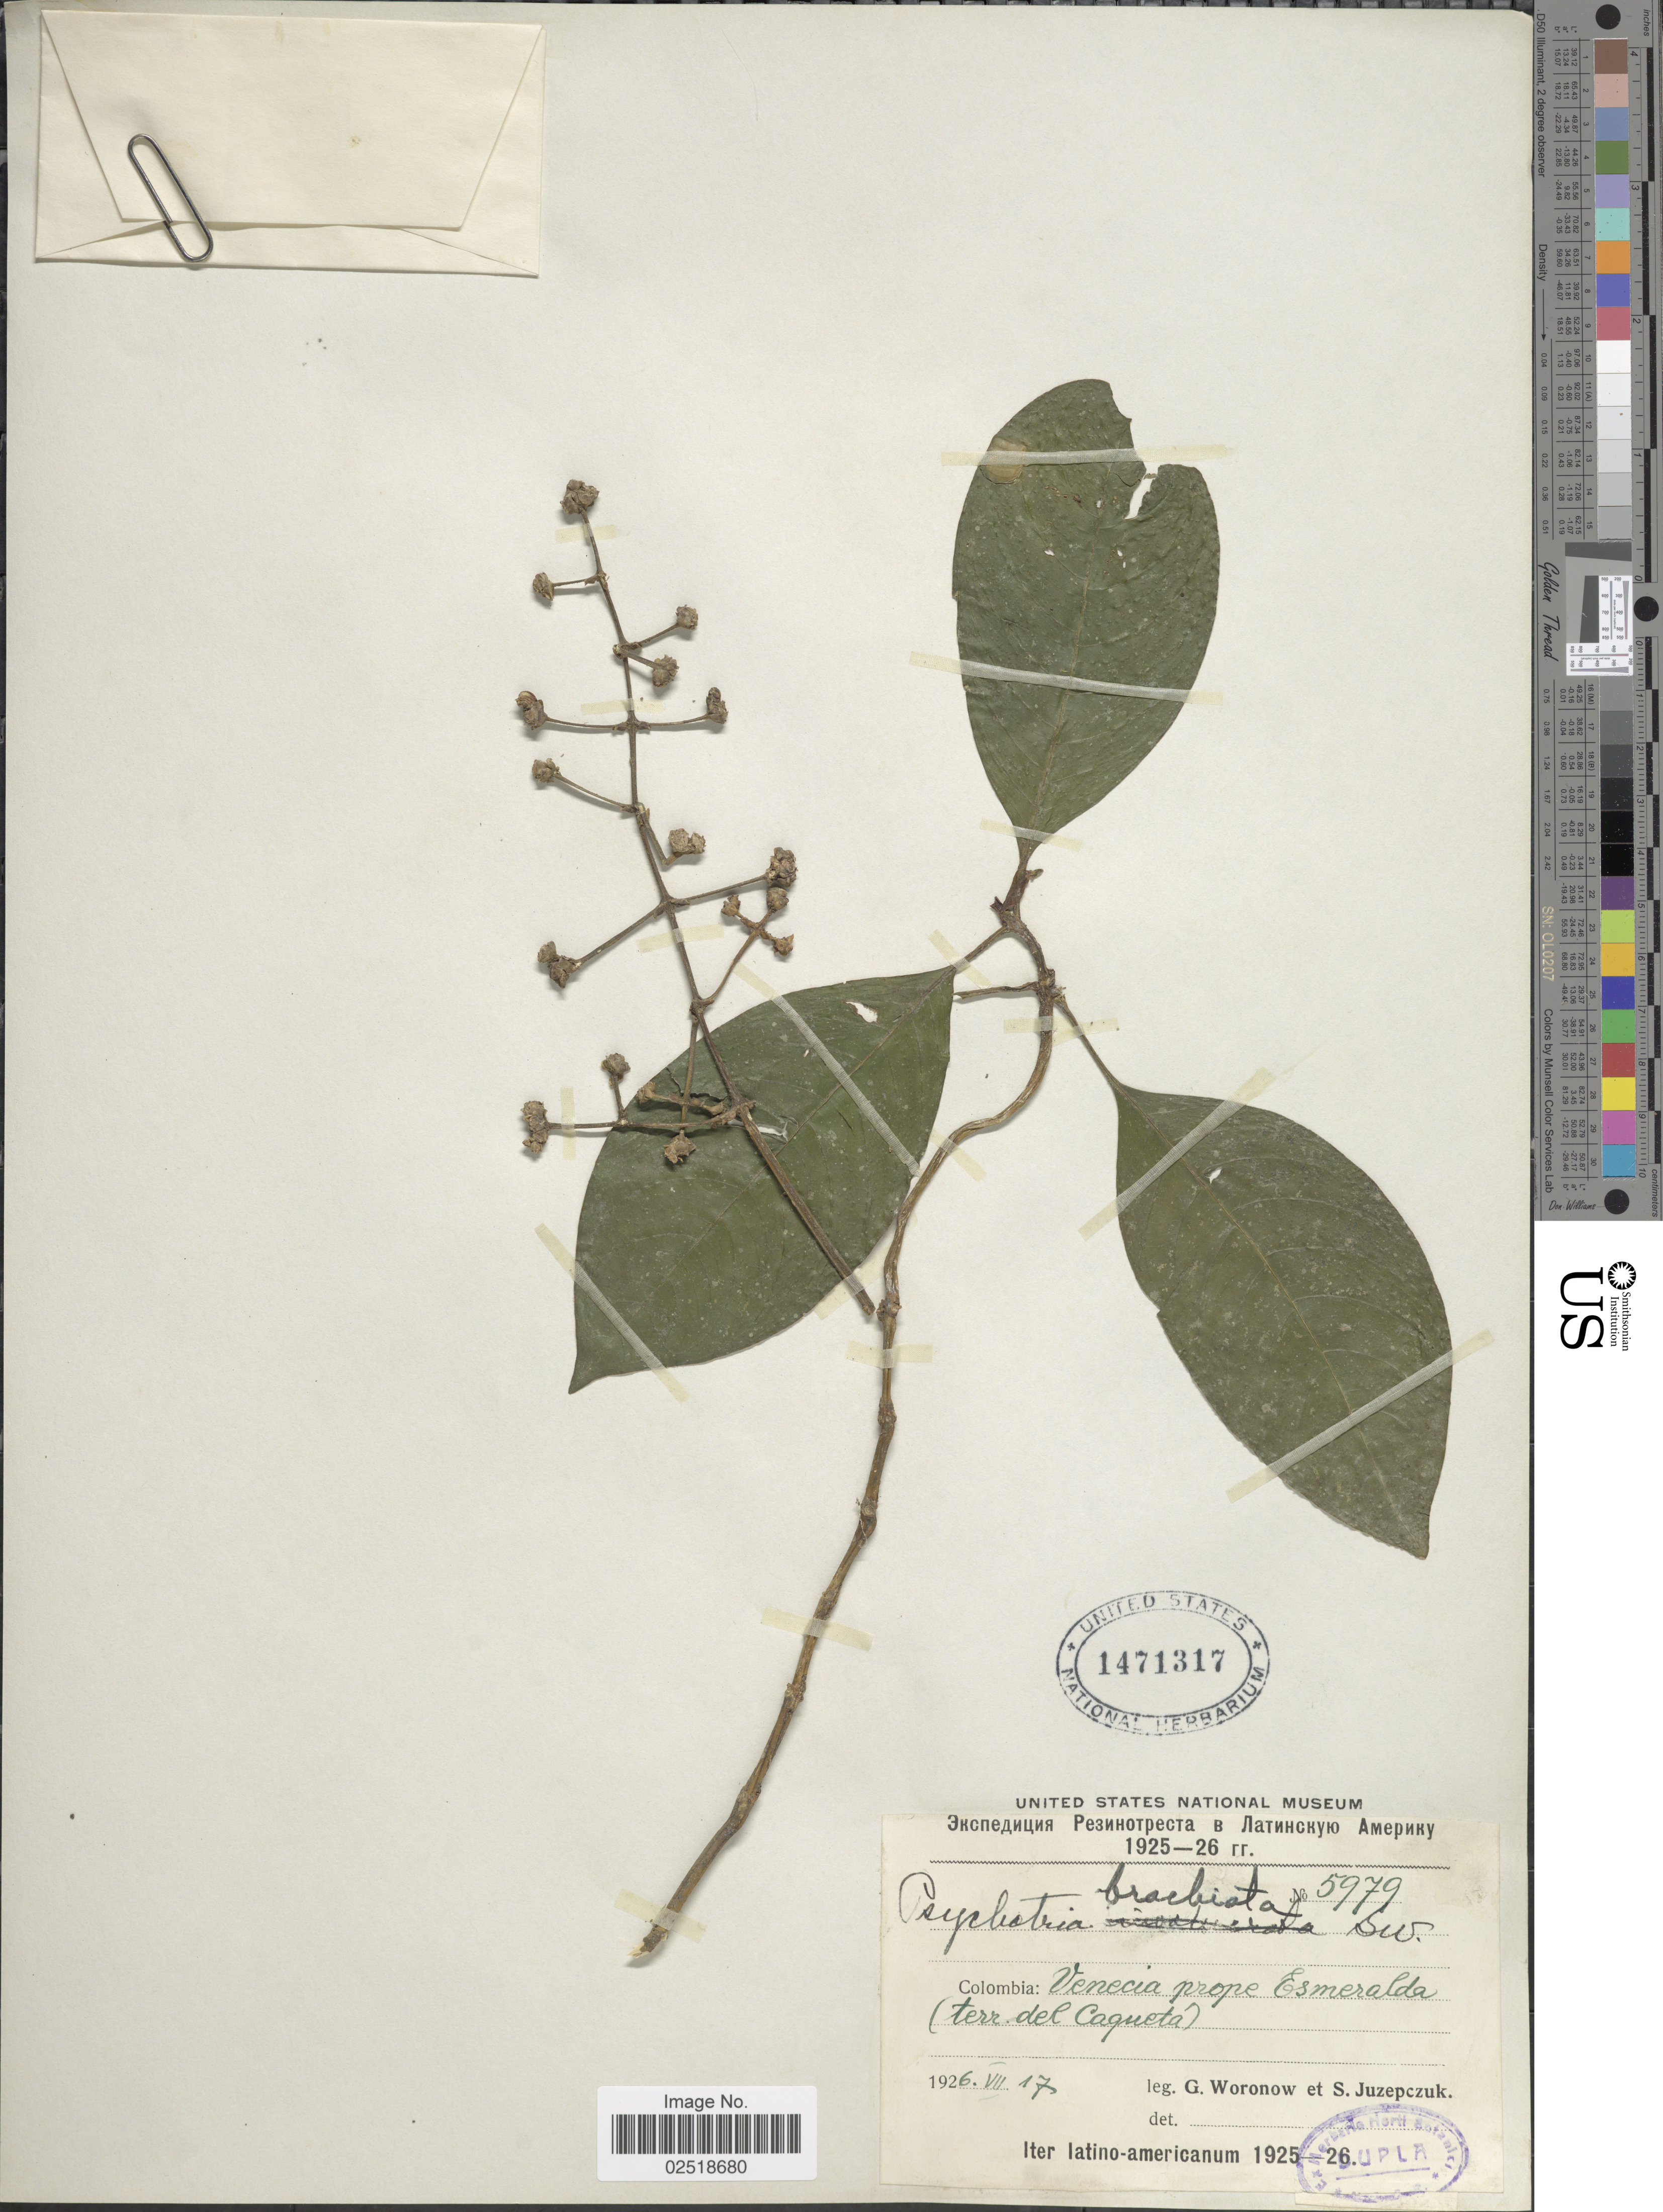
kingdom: Plantae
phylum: Tracheophyta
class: Magnoliopsida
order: Gentianales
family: Rubiaceae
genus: Psychotria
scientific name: Psychotria caerulea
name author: Ruiz & Pav.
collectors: G. Woronow & S. V. Juzepczuk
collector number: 5979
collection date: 1926-07-17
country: Colombia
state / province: Caquetá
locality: Venecia prope Esmeralda (terr. del Caquetá)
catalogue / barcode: US 1471317